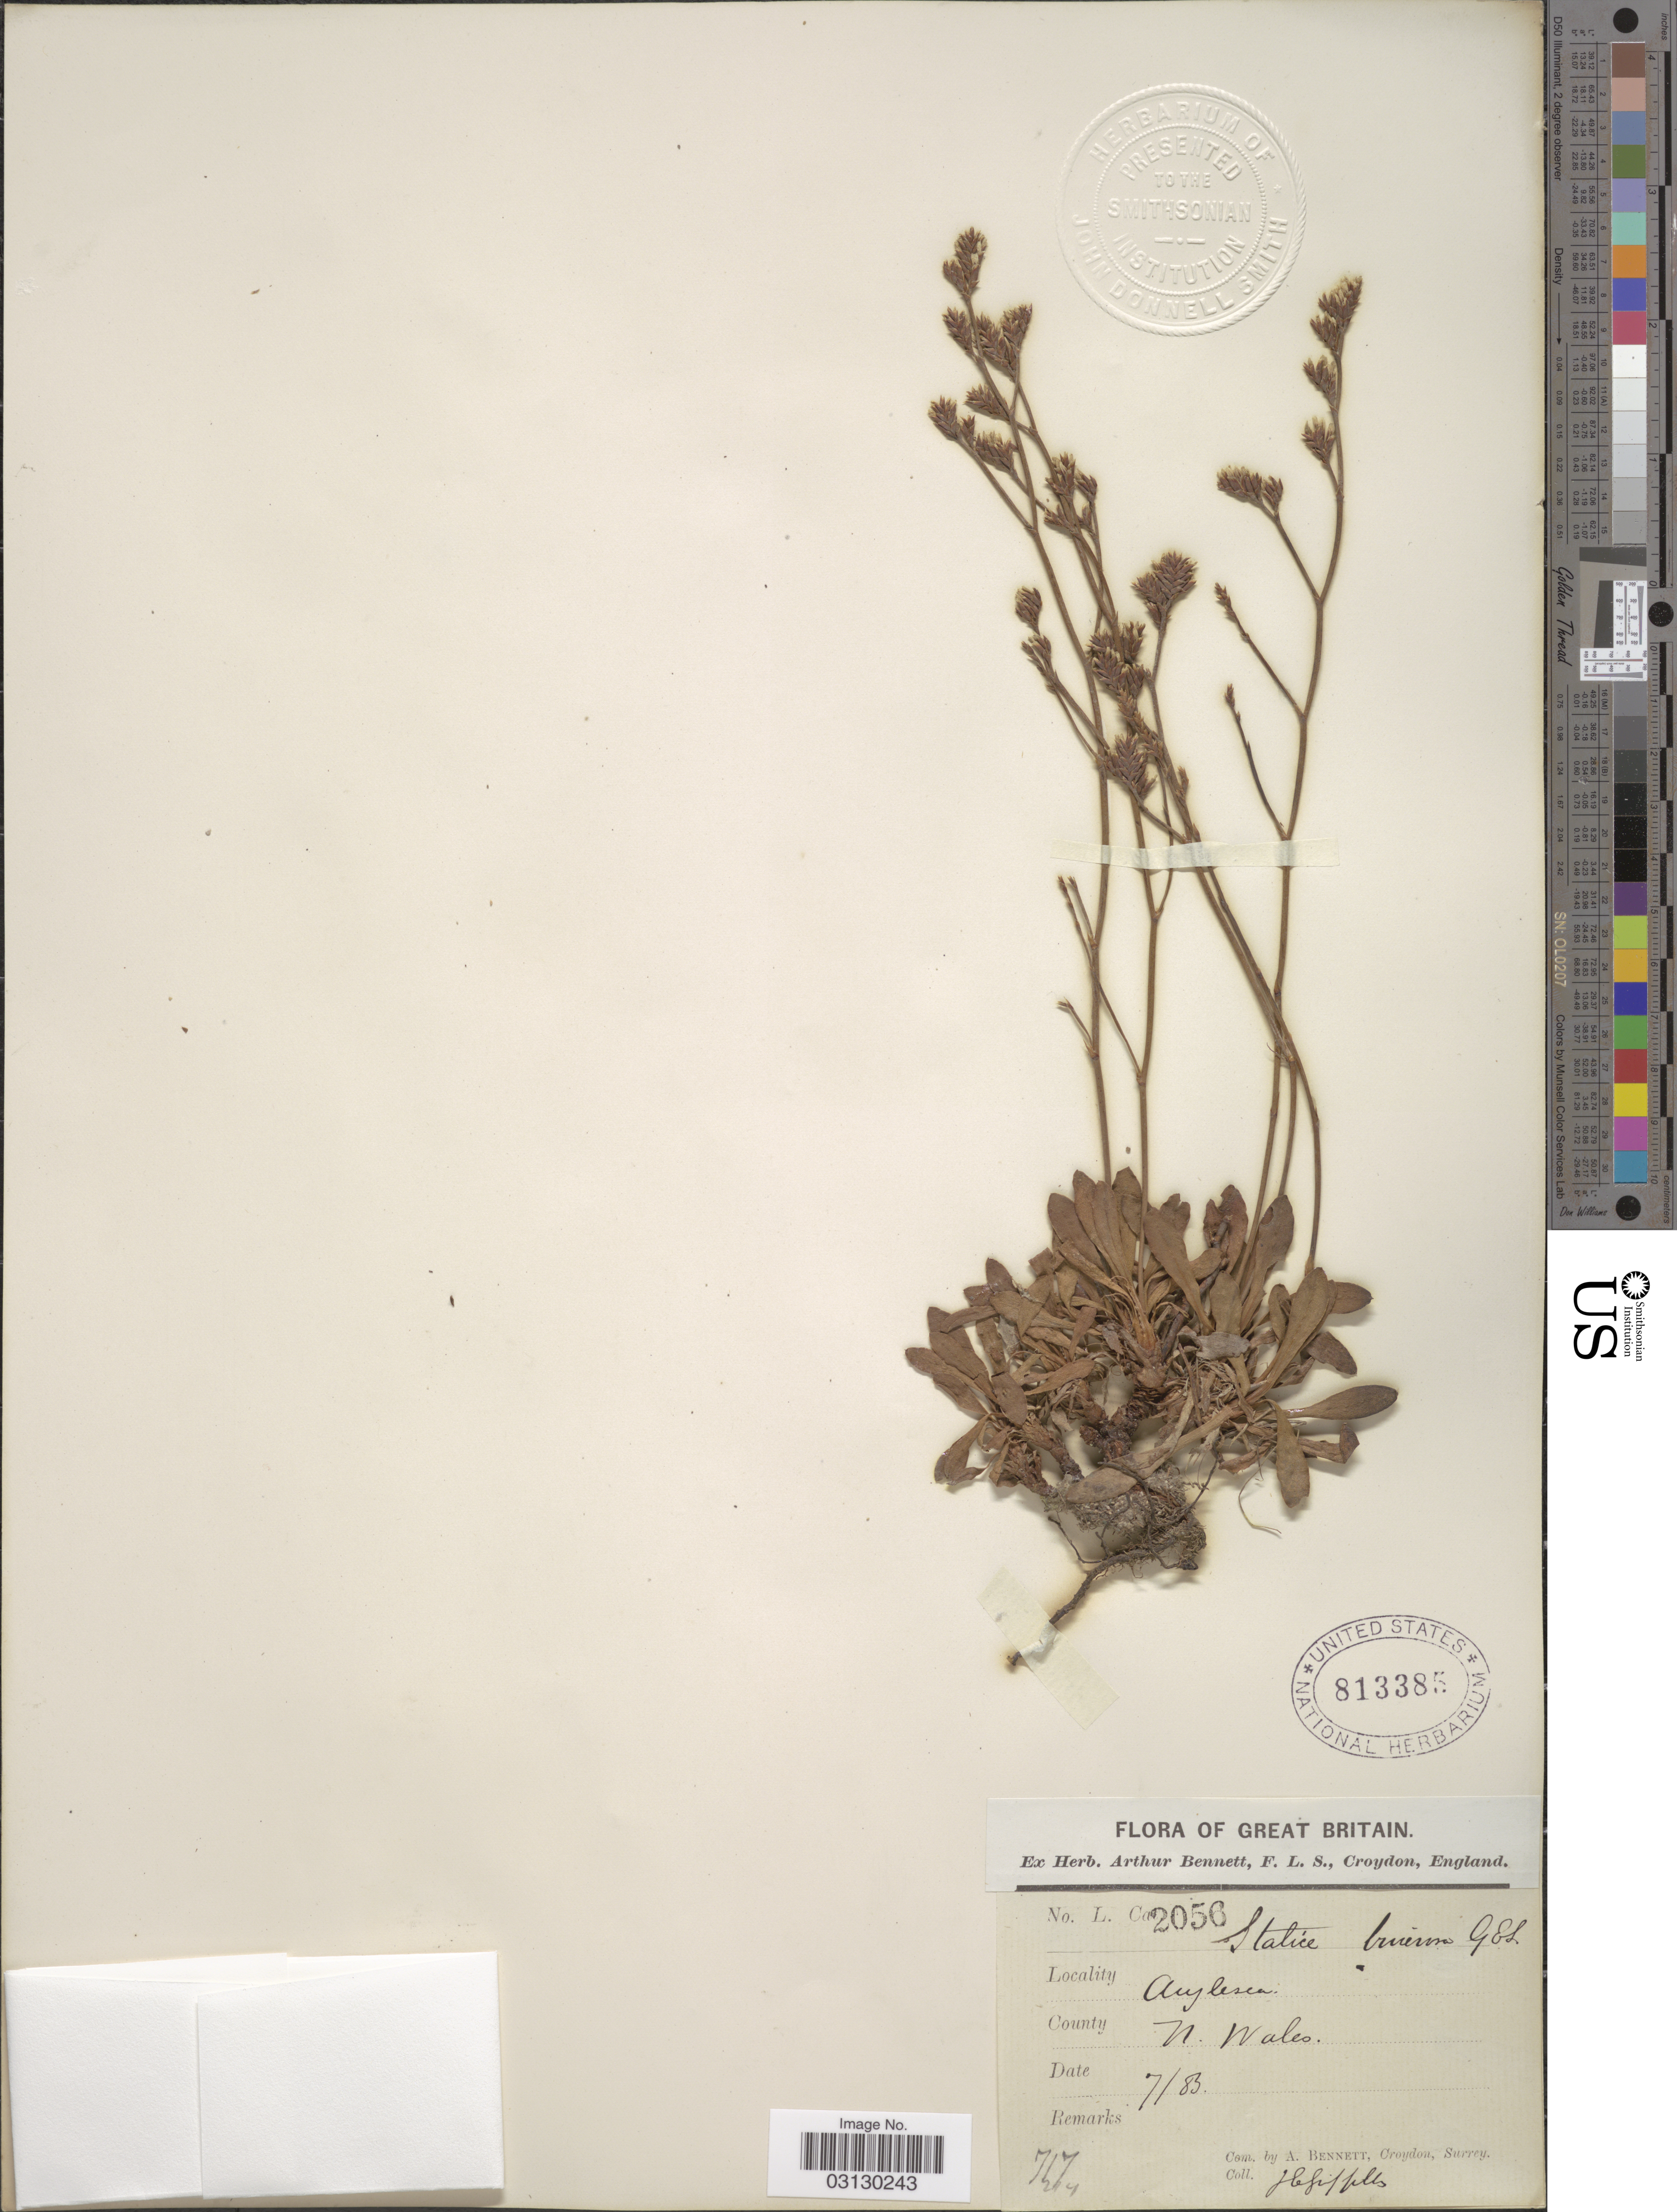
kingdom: Plantae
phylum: Tracheophyta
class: Magnoliopsida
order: Caryophyllales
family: Plumbaginaceae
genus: Limonium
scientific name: Limonium binervosum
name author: (G.E. Sm.) C.E.Salmon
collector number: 2056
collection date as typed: Transcribed d/m/y: /7/83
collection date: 1883-07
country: United Kingdom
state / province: Wales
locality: Anglesey, County N. Wales.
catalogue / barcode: US 813385